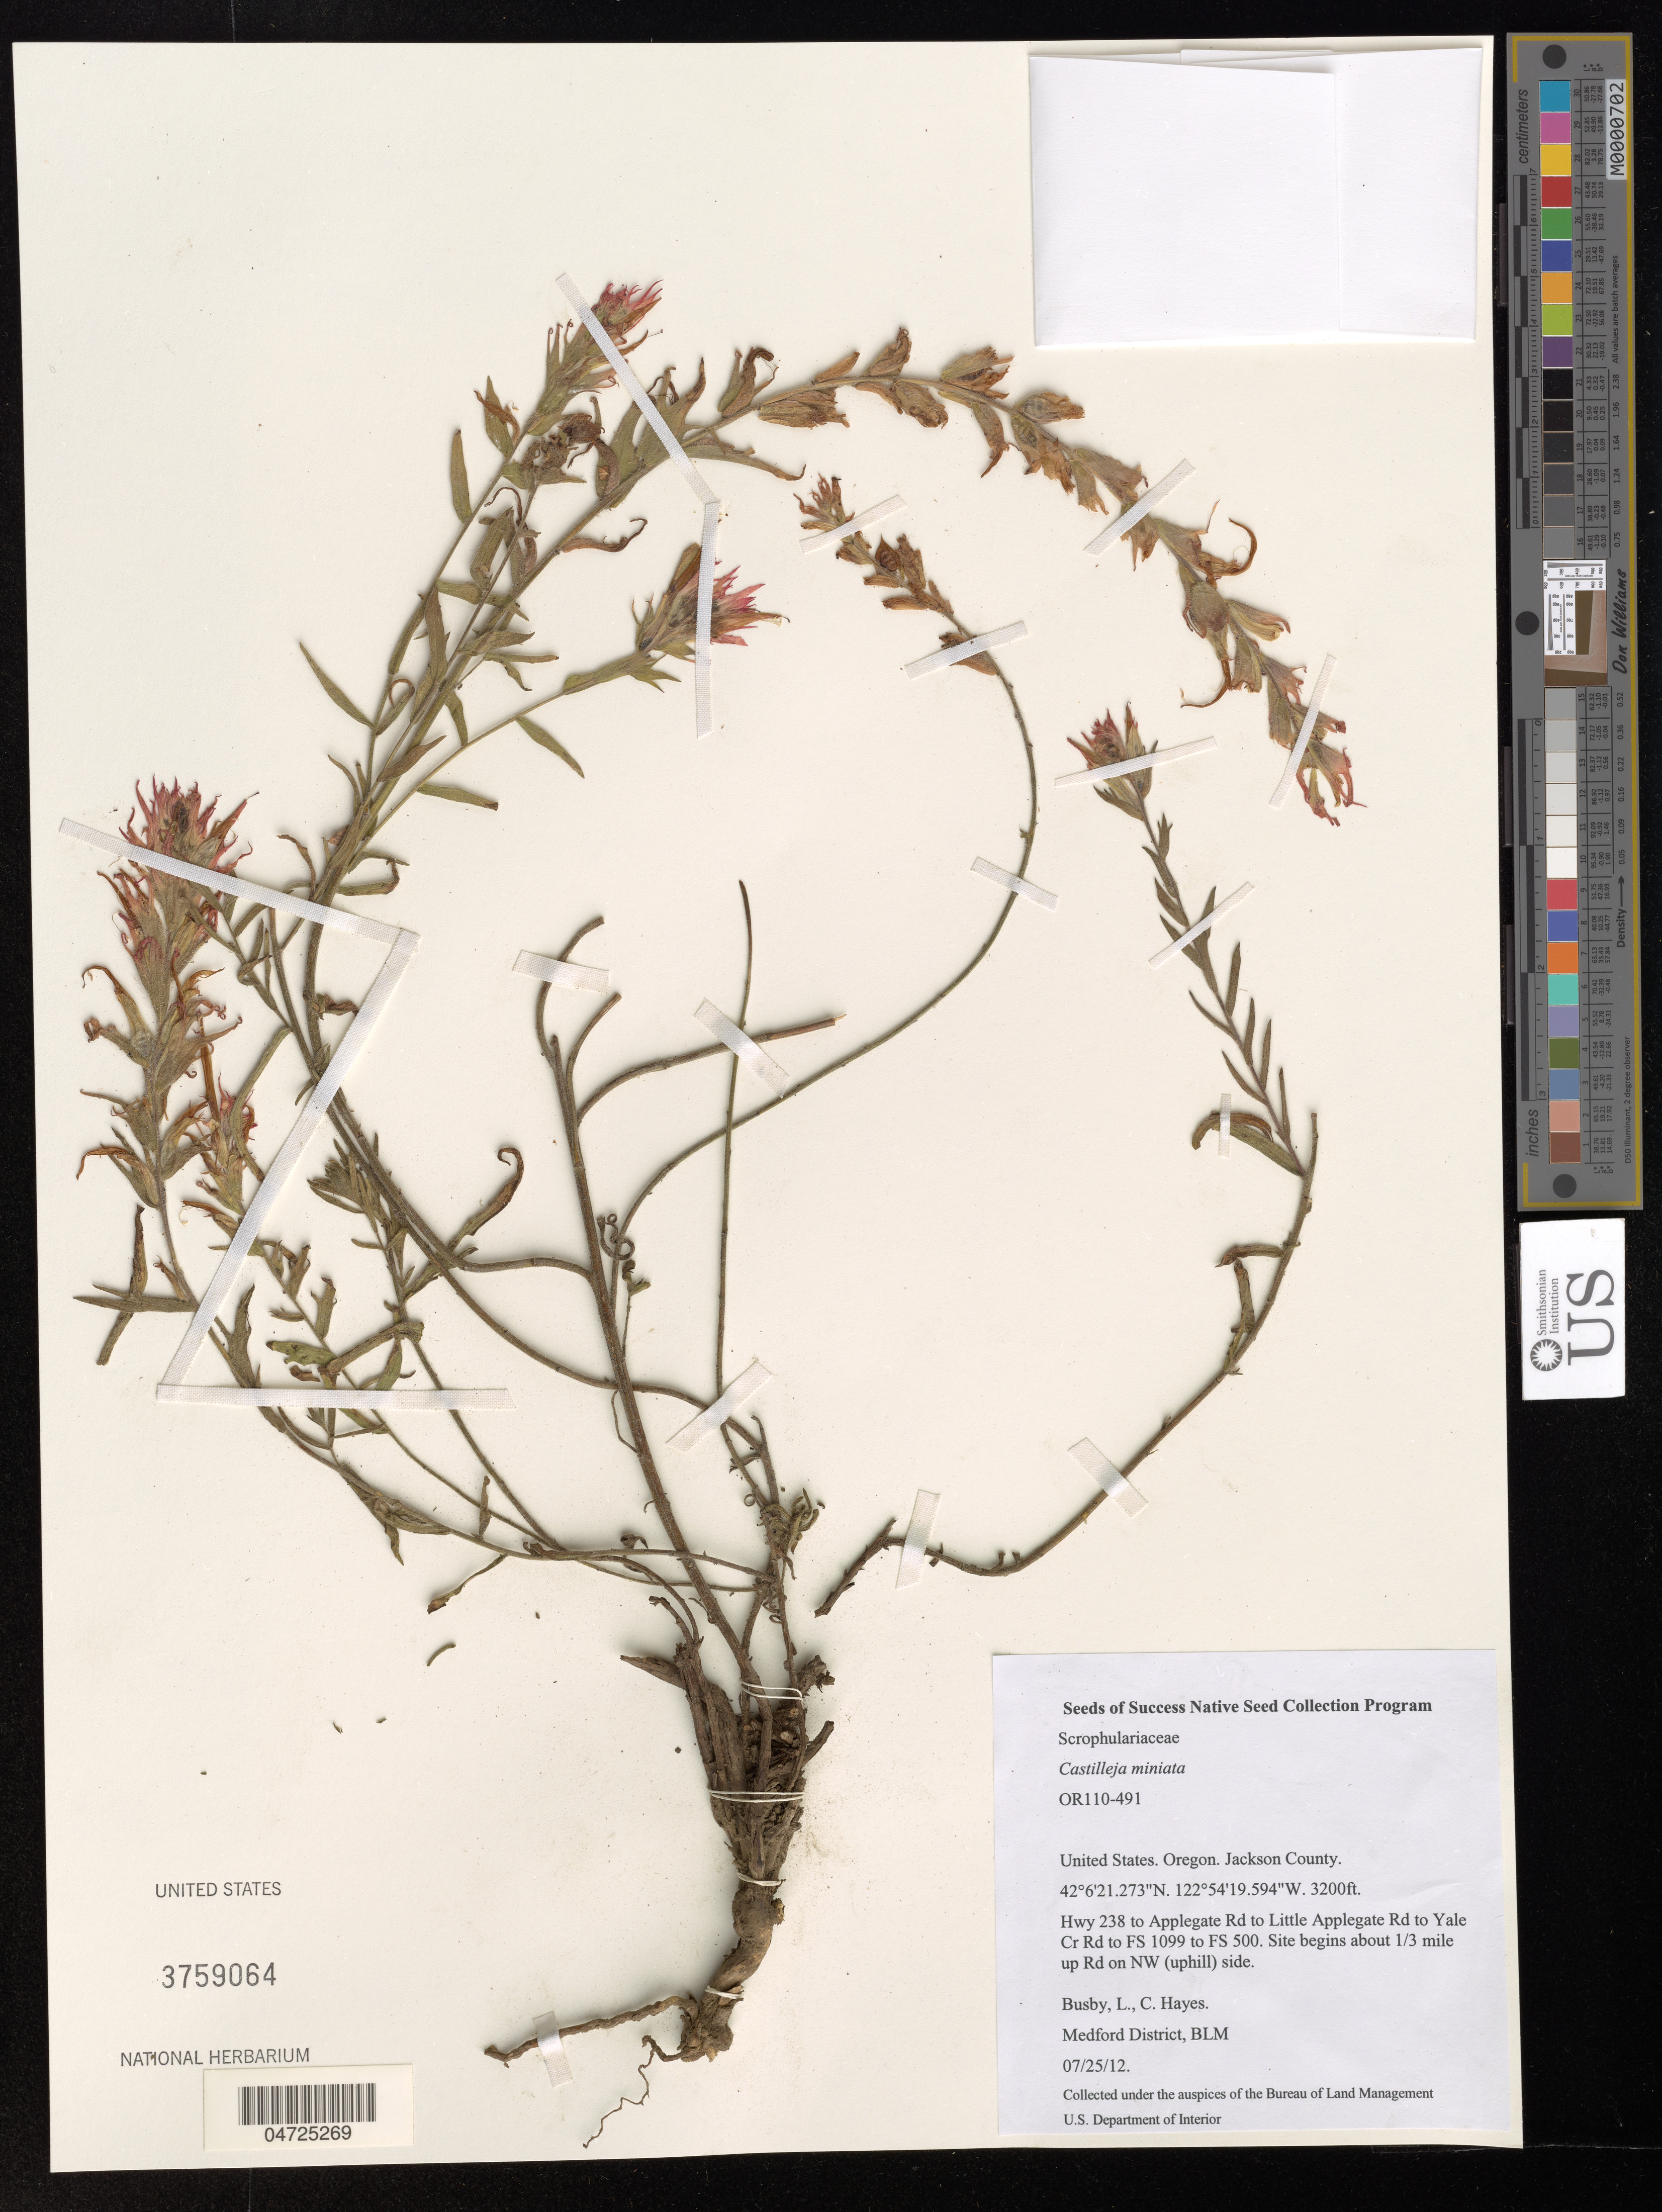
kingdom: Plantae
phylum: Tracheophyta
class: Magnoliopsida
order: Lamiales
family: Orobanchaceae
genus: Castilleja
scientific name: Castilleja miniata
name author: Douglas ex Hook.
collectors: L. Busby & C. Hayes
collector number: OR110-491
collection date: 2012-07-25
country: United States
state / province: Oregon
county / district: Jackson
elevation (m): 975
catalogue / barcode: US 3759064